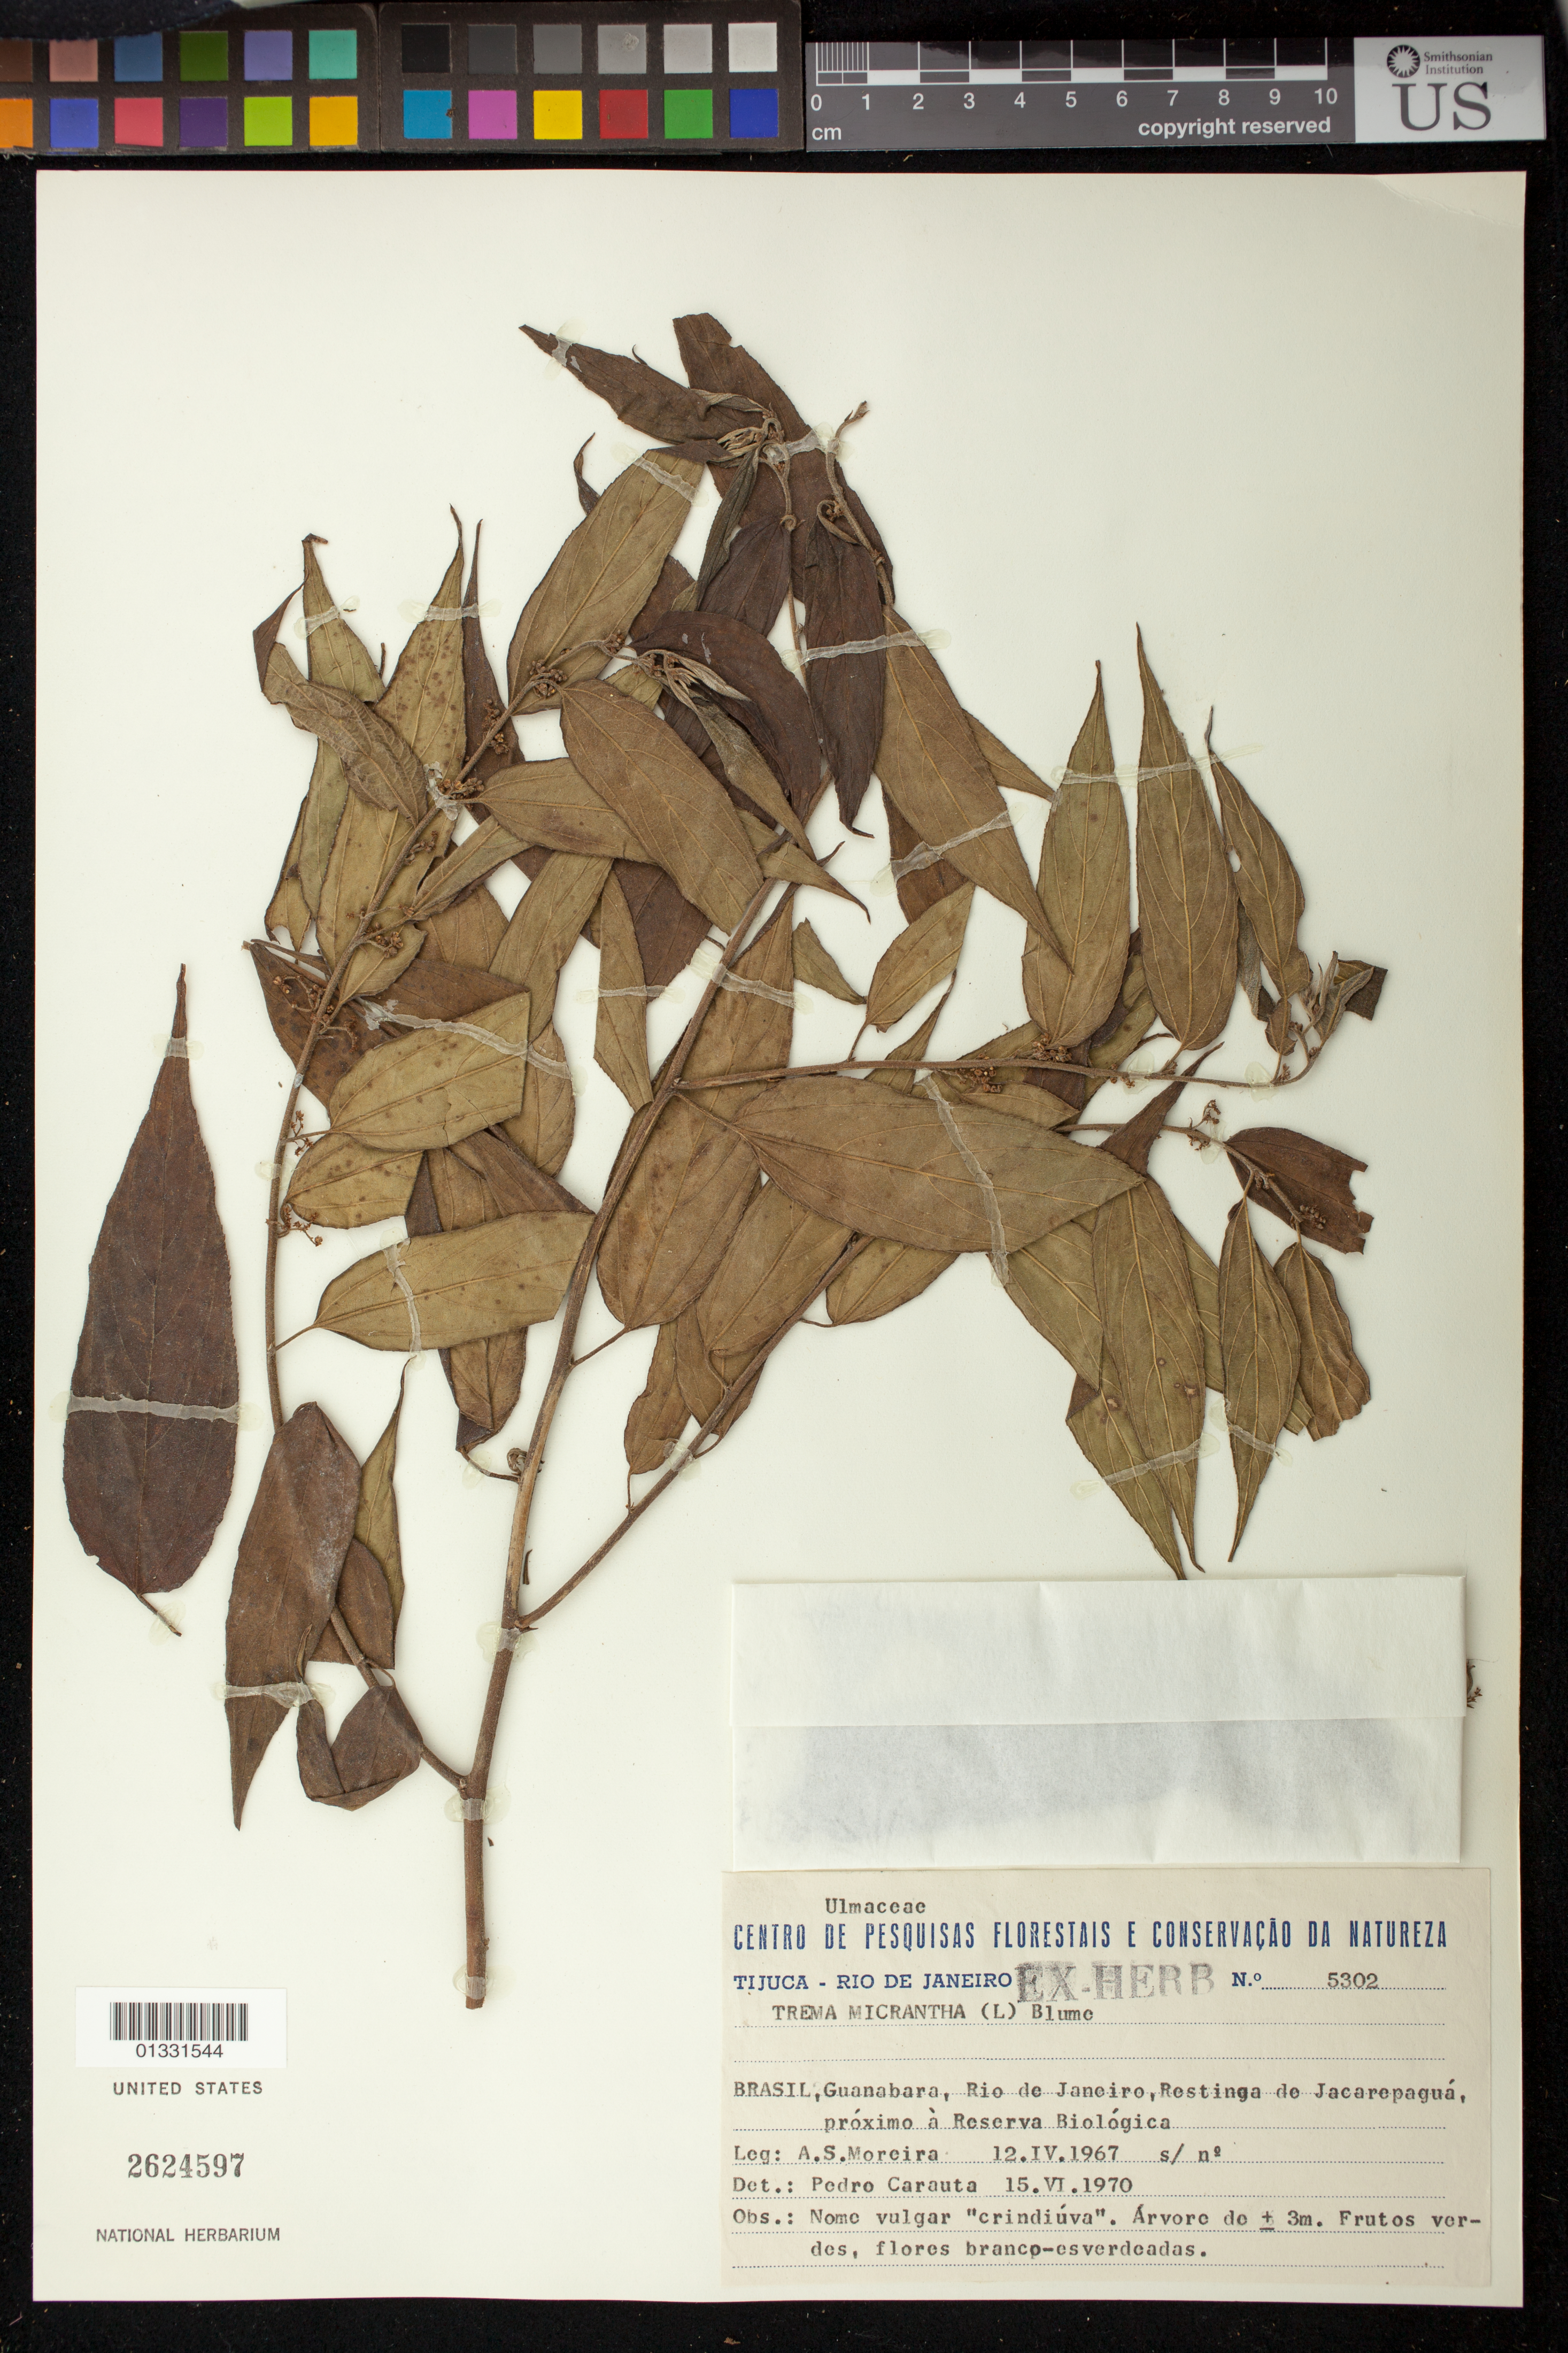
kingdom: Plantae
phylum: Tracheophyta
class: Magnoliopsida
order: Rosales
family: Cannabaceae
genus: Trema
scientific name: Trema micranthum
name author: (L.) Blume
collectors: A. Moreira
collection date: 1967-04-12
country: Brazil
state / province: Rio de Janeiro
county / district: Rio de Janeiro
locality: Restinga de Jacarepaguá, próximo a Reserva Biológica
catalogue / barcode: US 2624597